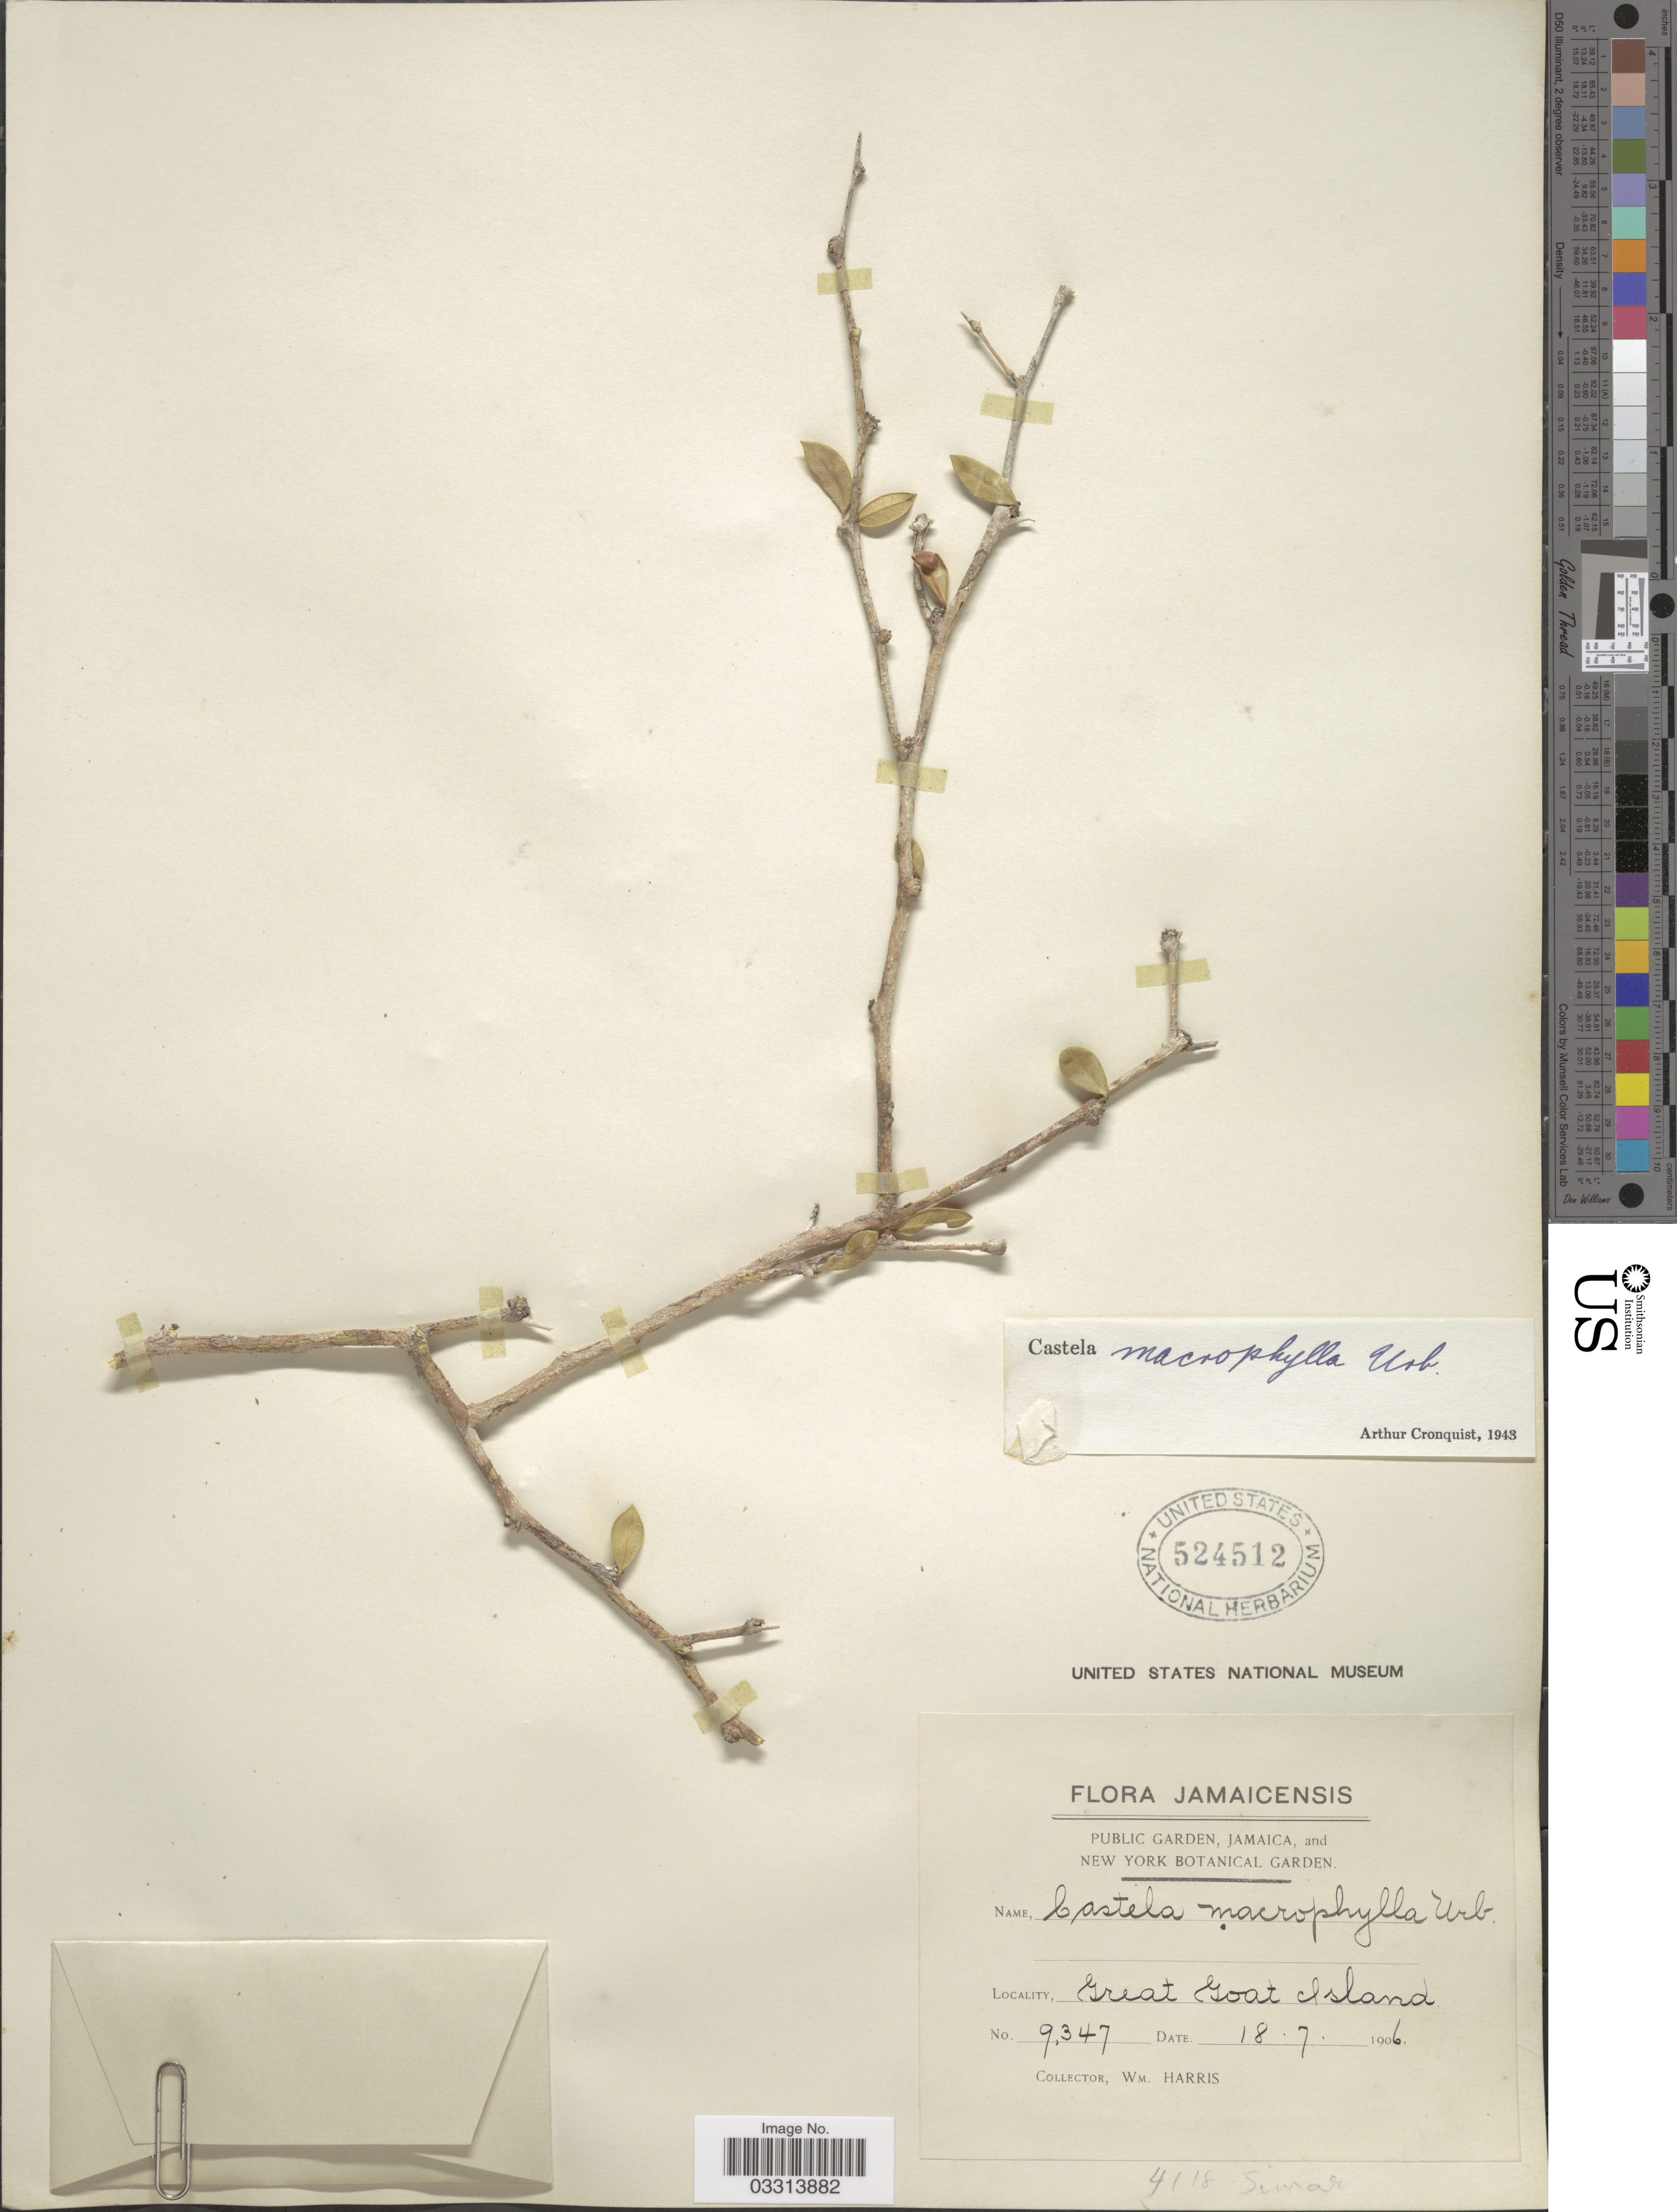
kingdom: Plantae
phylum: Tracheophyta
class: Magnoliopsida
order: Sapindales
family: Simaroubaceae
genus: Castela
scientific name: Castela macrophylla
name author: Urb.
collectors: W. H. Harris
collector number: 9347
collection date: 1906-07-18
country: Jamaica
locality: Great Goat Island.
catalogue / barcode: US 524512